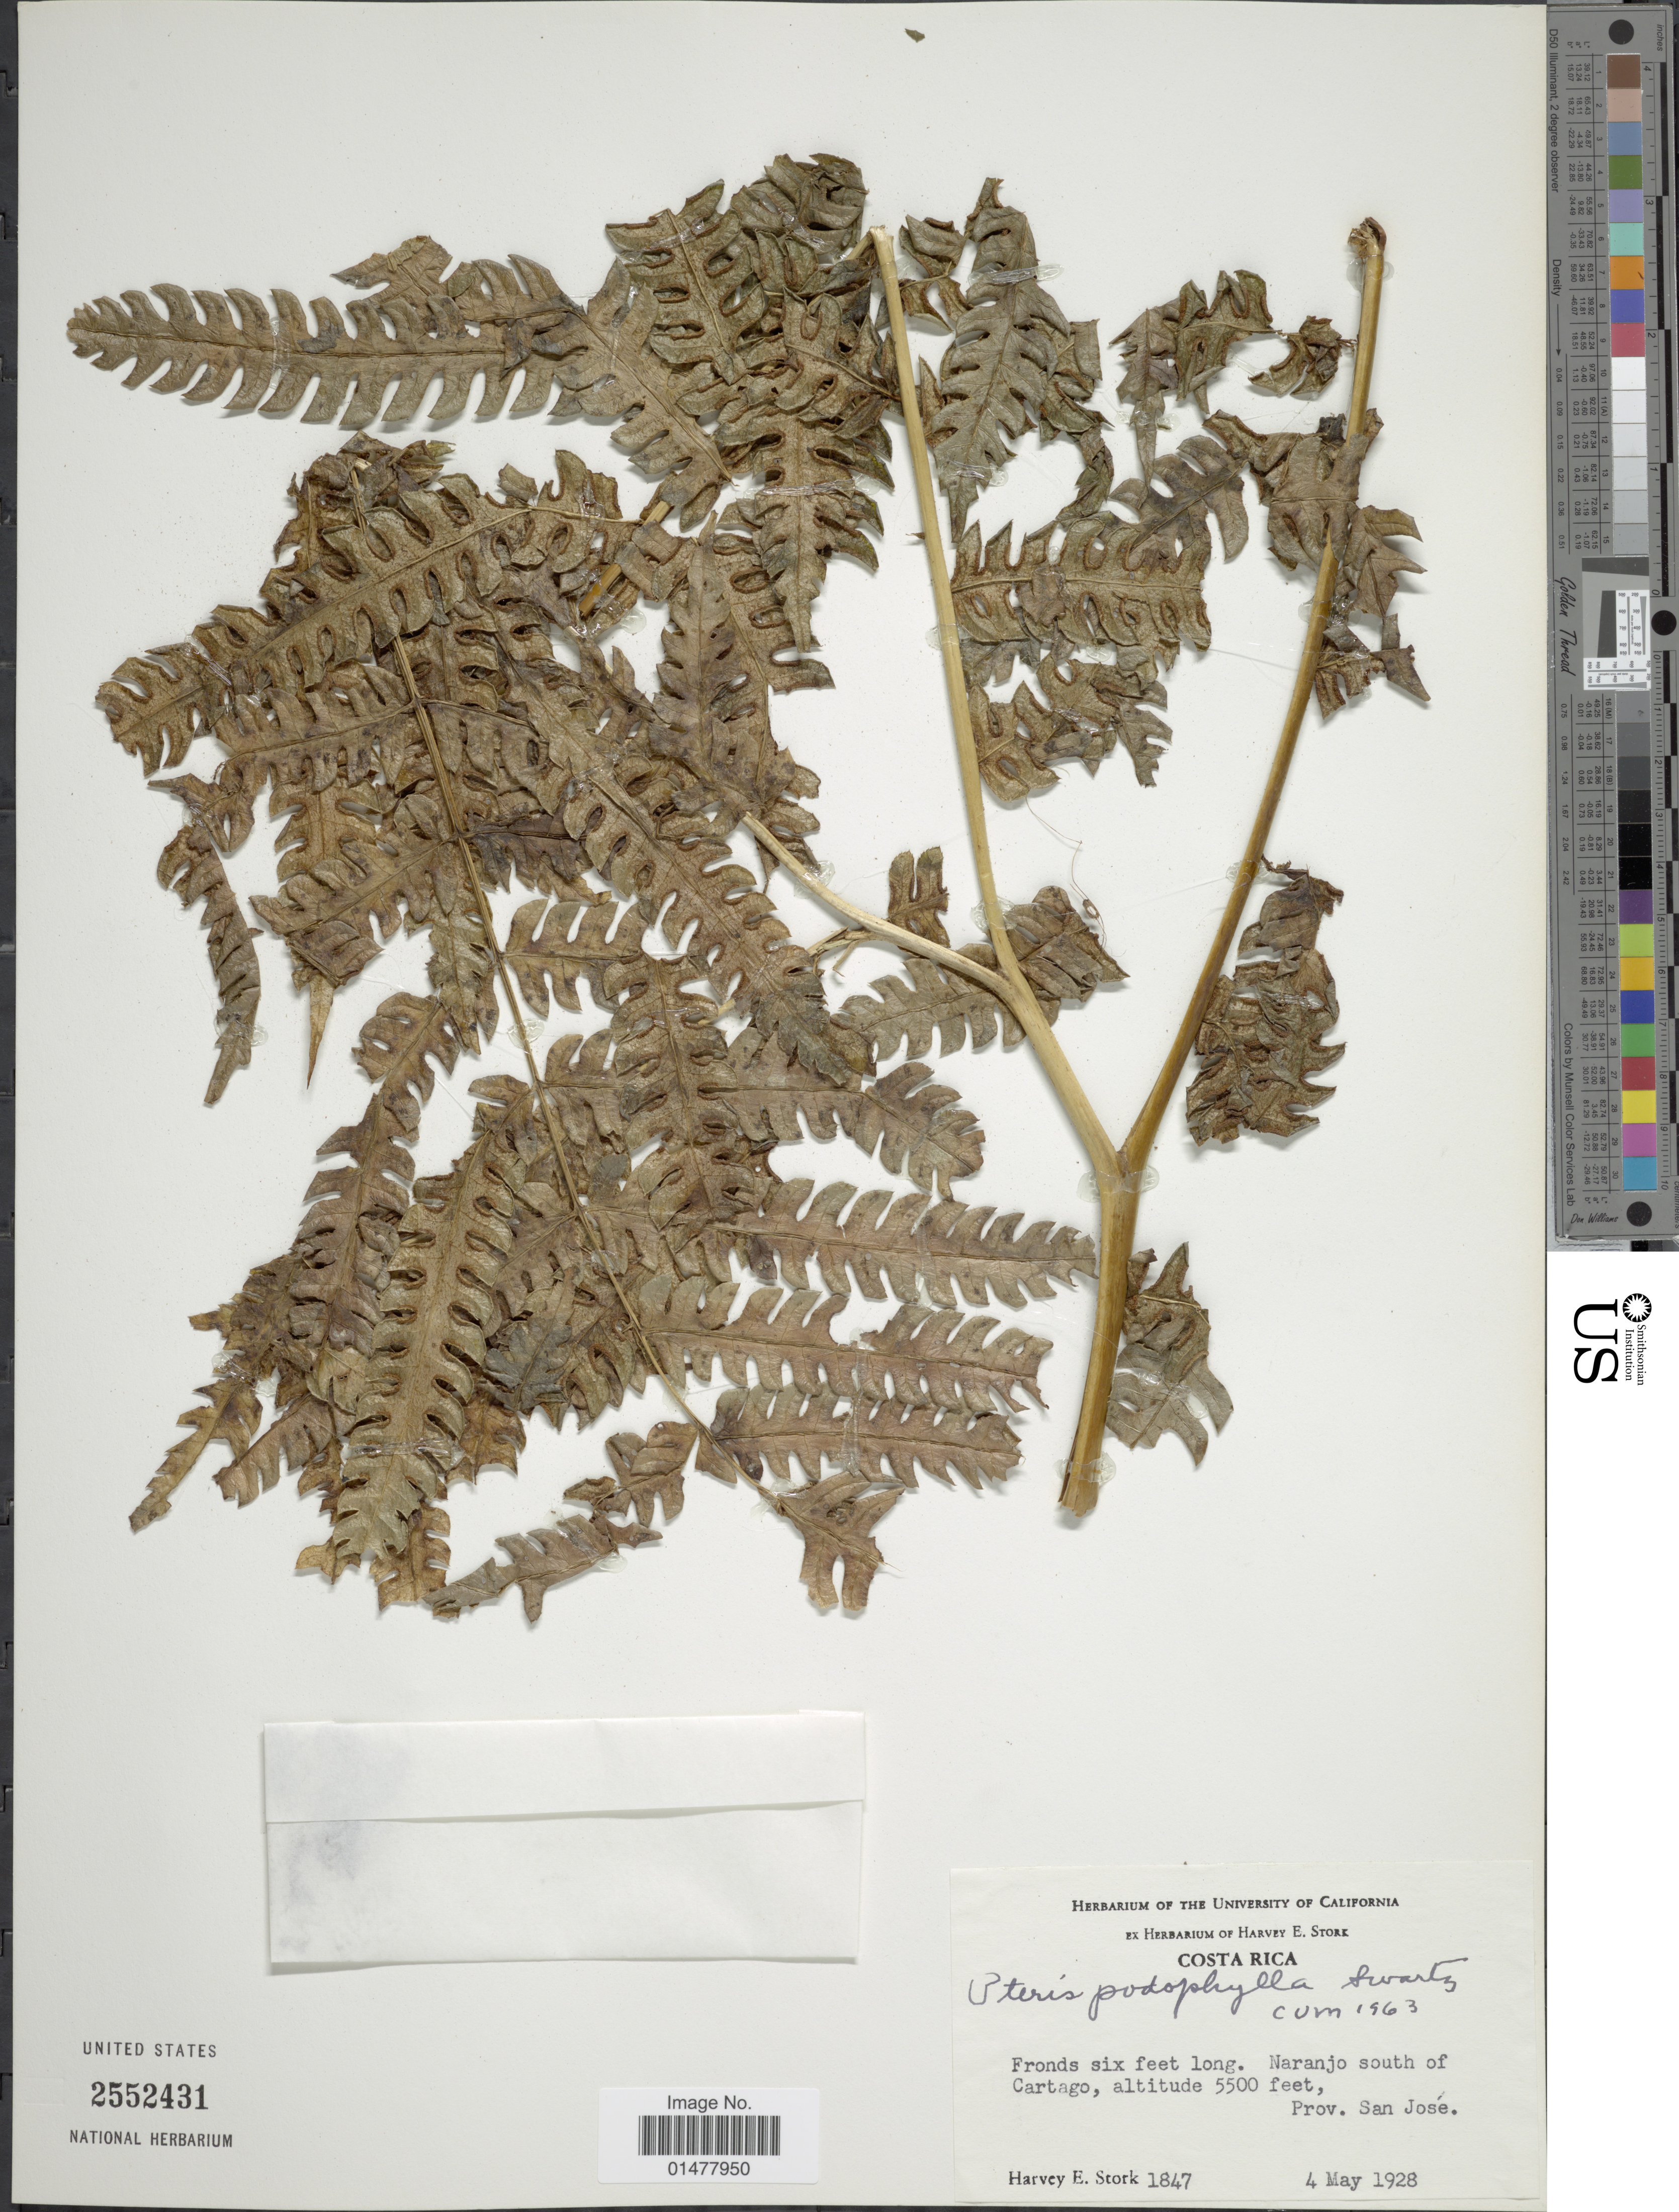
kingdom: Plantae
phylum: Tracheophyta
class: Polypodiopsida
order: Polypodiales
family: Pteridaceae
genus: Pteris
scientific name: Pteris podophylla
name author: Sw.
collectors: H. E. Stork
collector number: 1847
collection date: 1928-05-04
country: Costa Rica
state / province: San José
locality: Costa Rica, Naranjo south of Cartago, prov. San José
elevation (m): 1676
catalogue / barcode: US 2552431